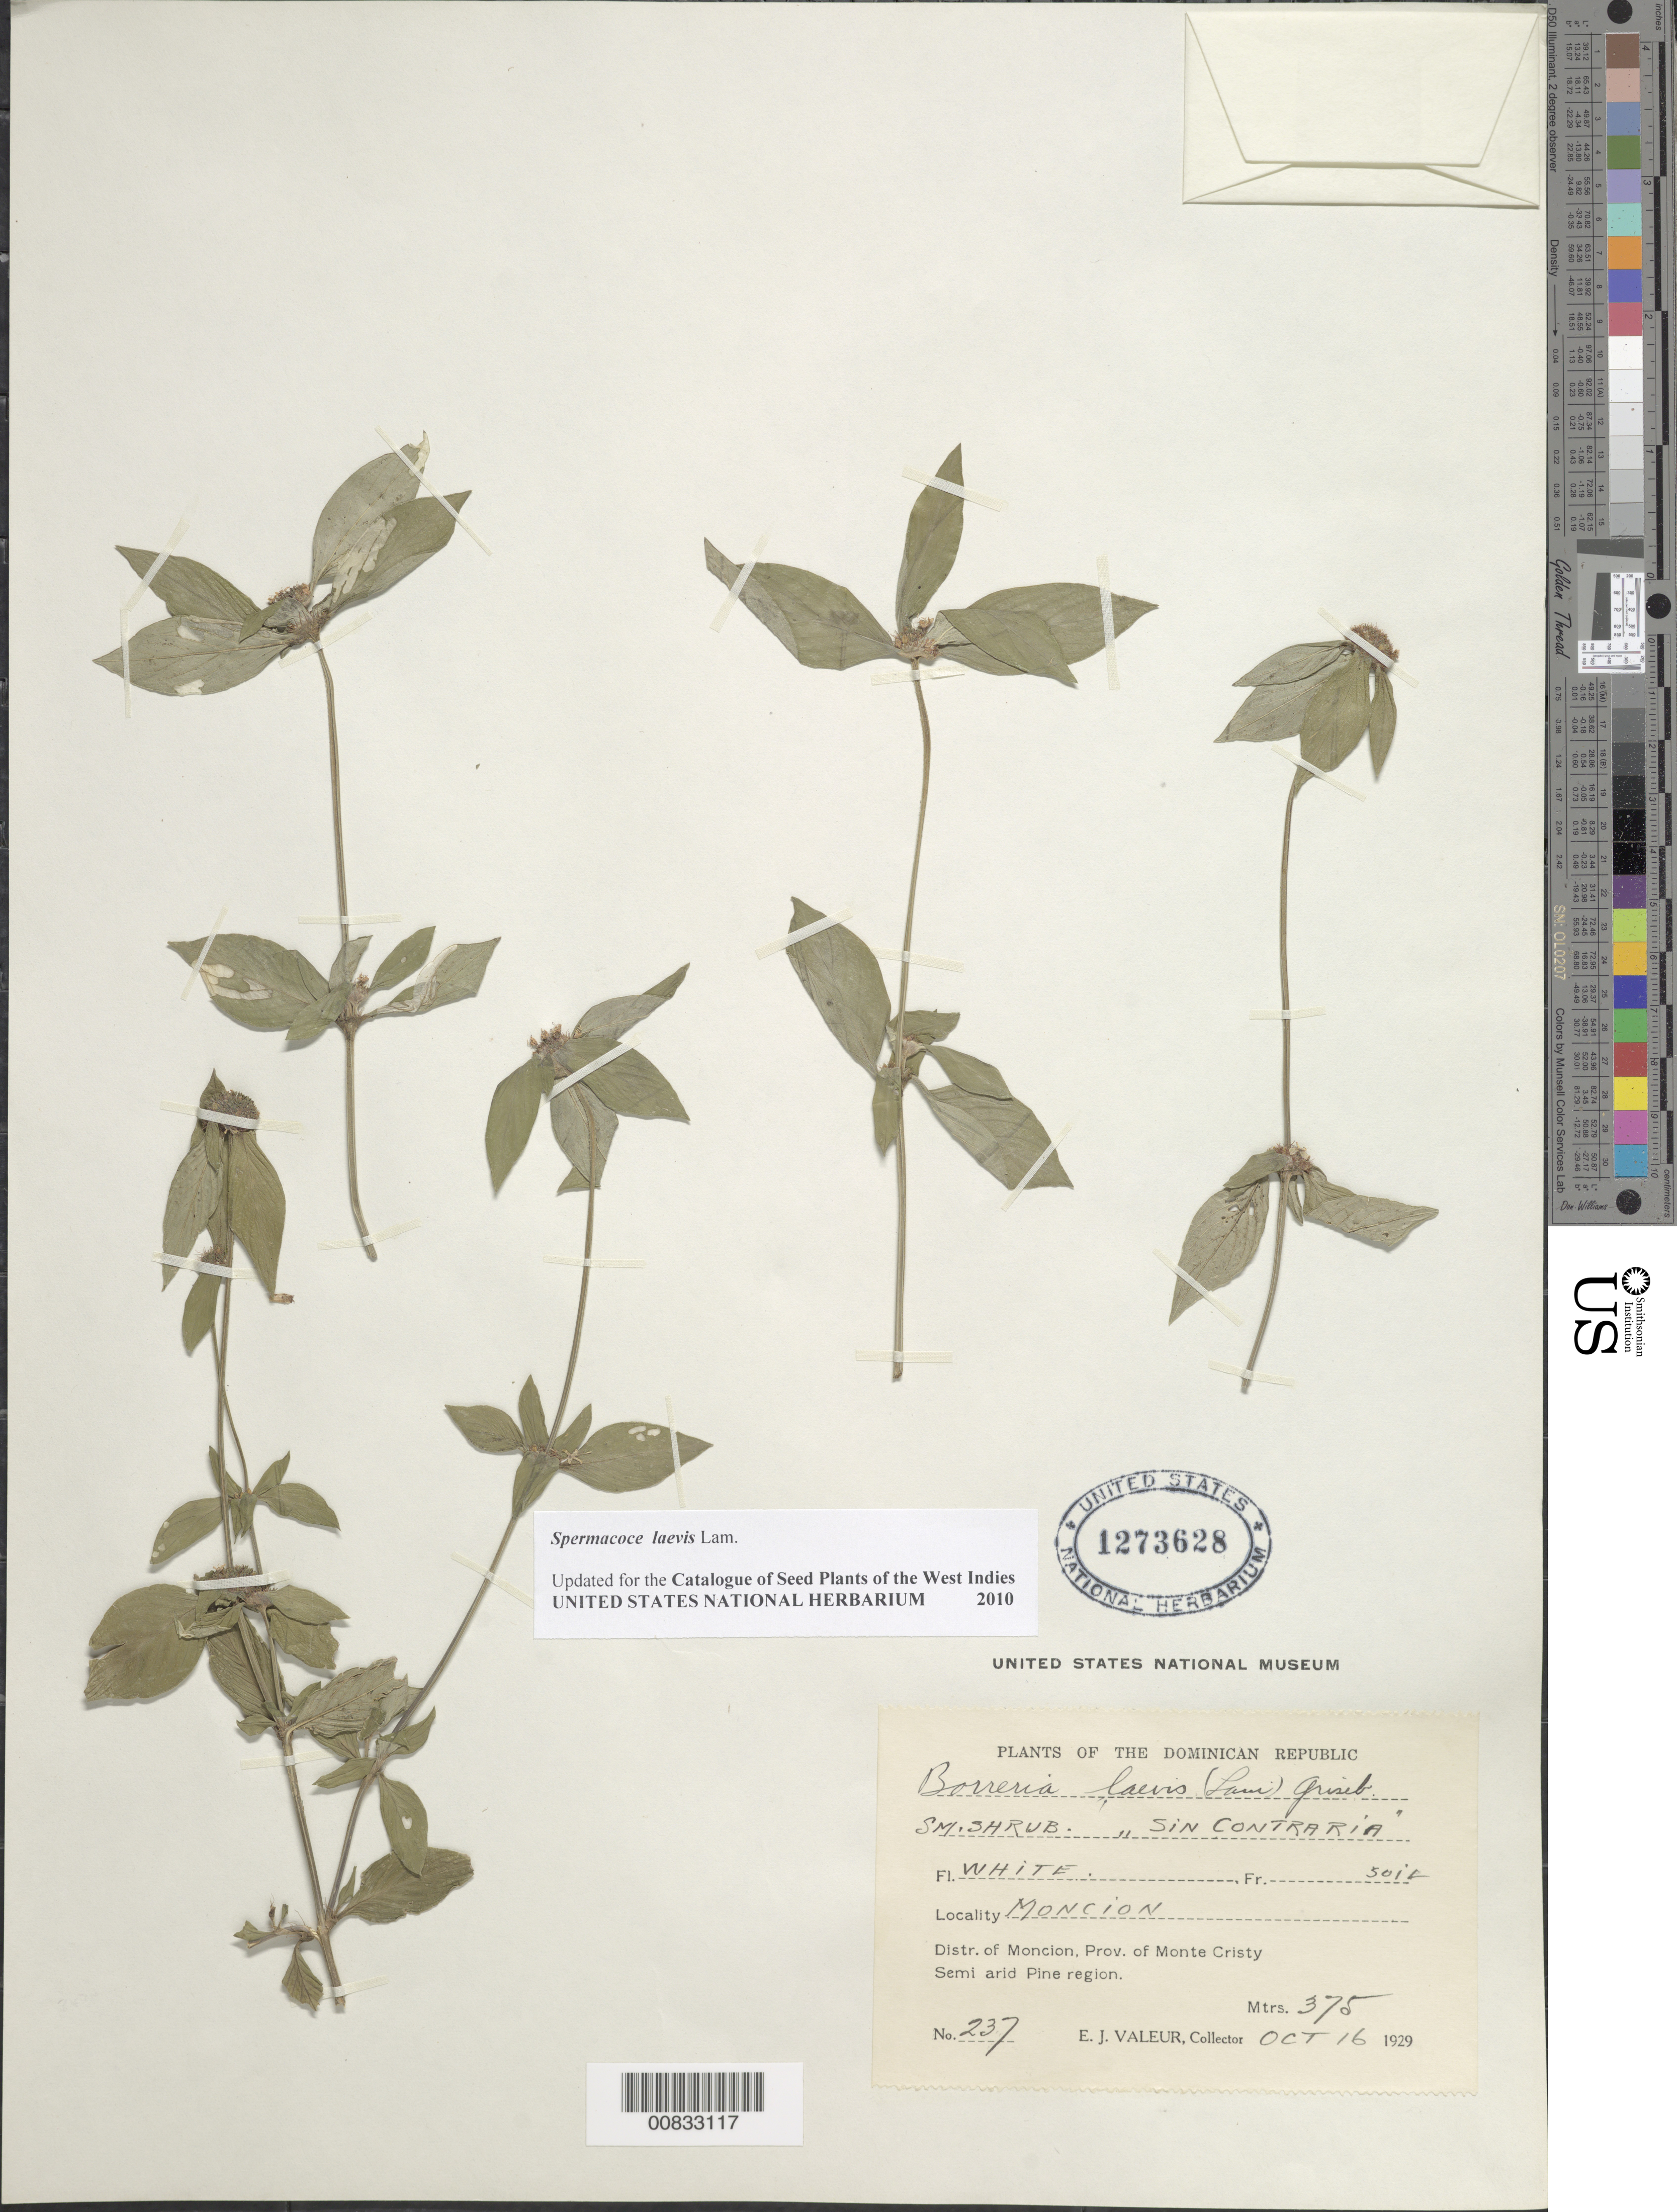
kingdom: Plantae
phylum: Tracheophyta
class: Magnoliopsida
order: Gentianales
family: Rubiaceae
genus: Spermacoce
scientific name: Spermacoce laevis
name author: Lam.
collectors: E. Valeur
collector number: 237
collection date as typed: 16 Oct 1929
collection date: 1929-10-16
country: Dominican Republic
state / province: Monte Cristi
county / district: Monción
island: Hispaniola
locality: Moncion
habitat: Soil in semi arid pine region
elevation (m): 375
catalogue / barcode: US 1273628